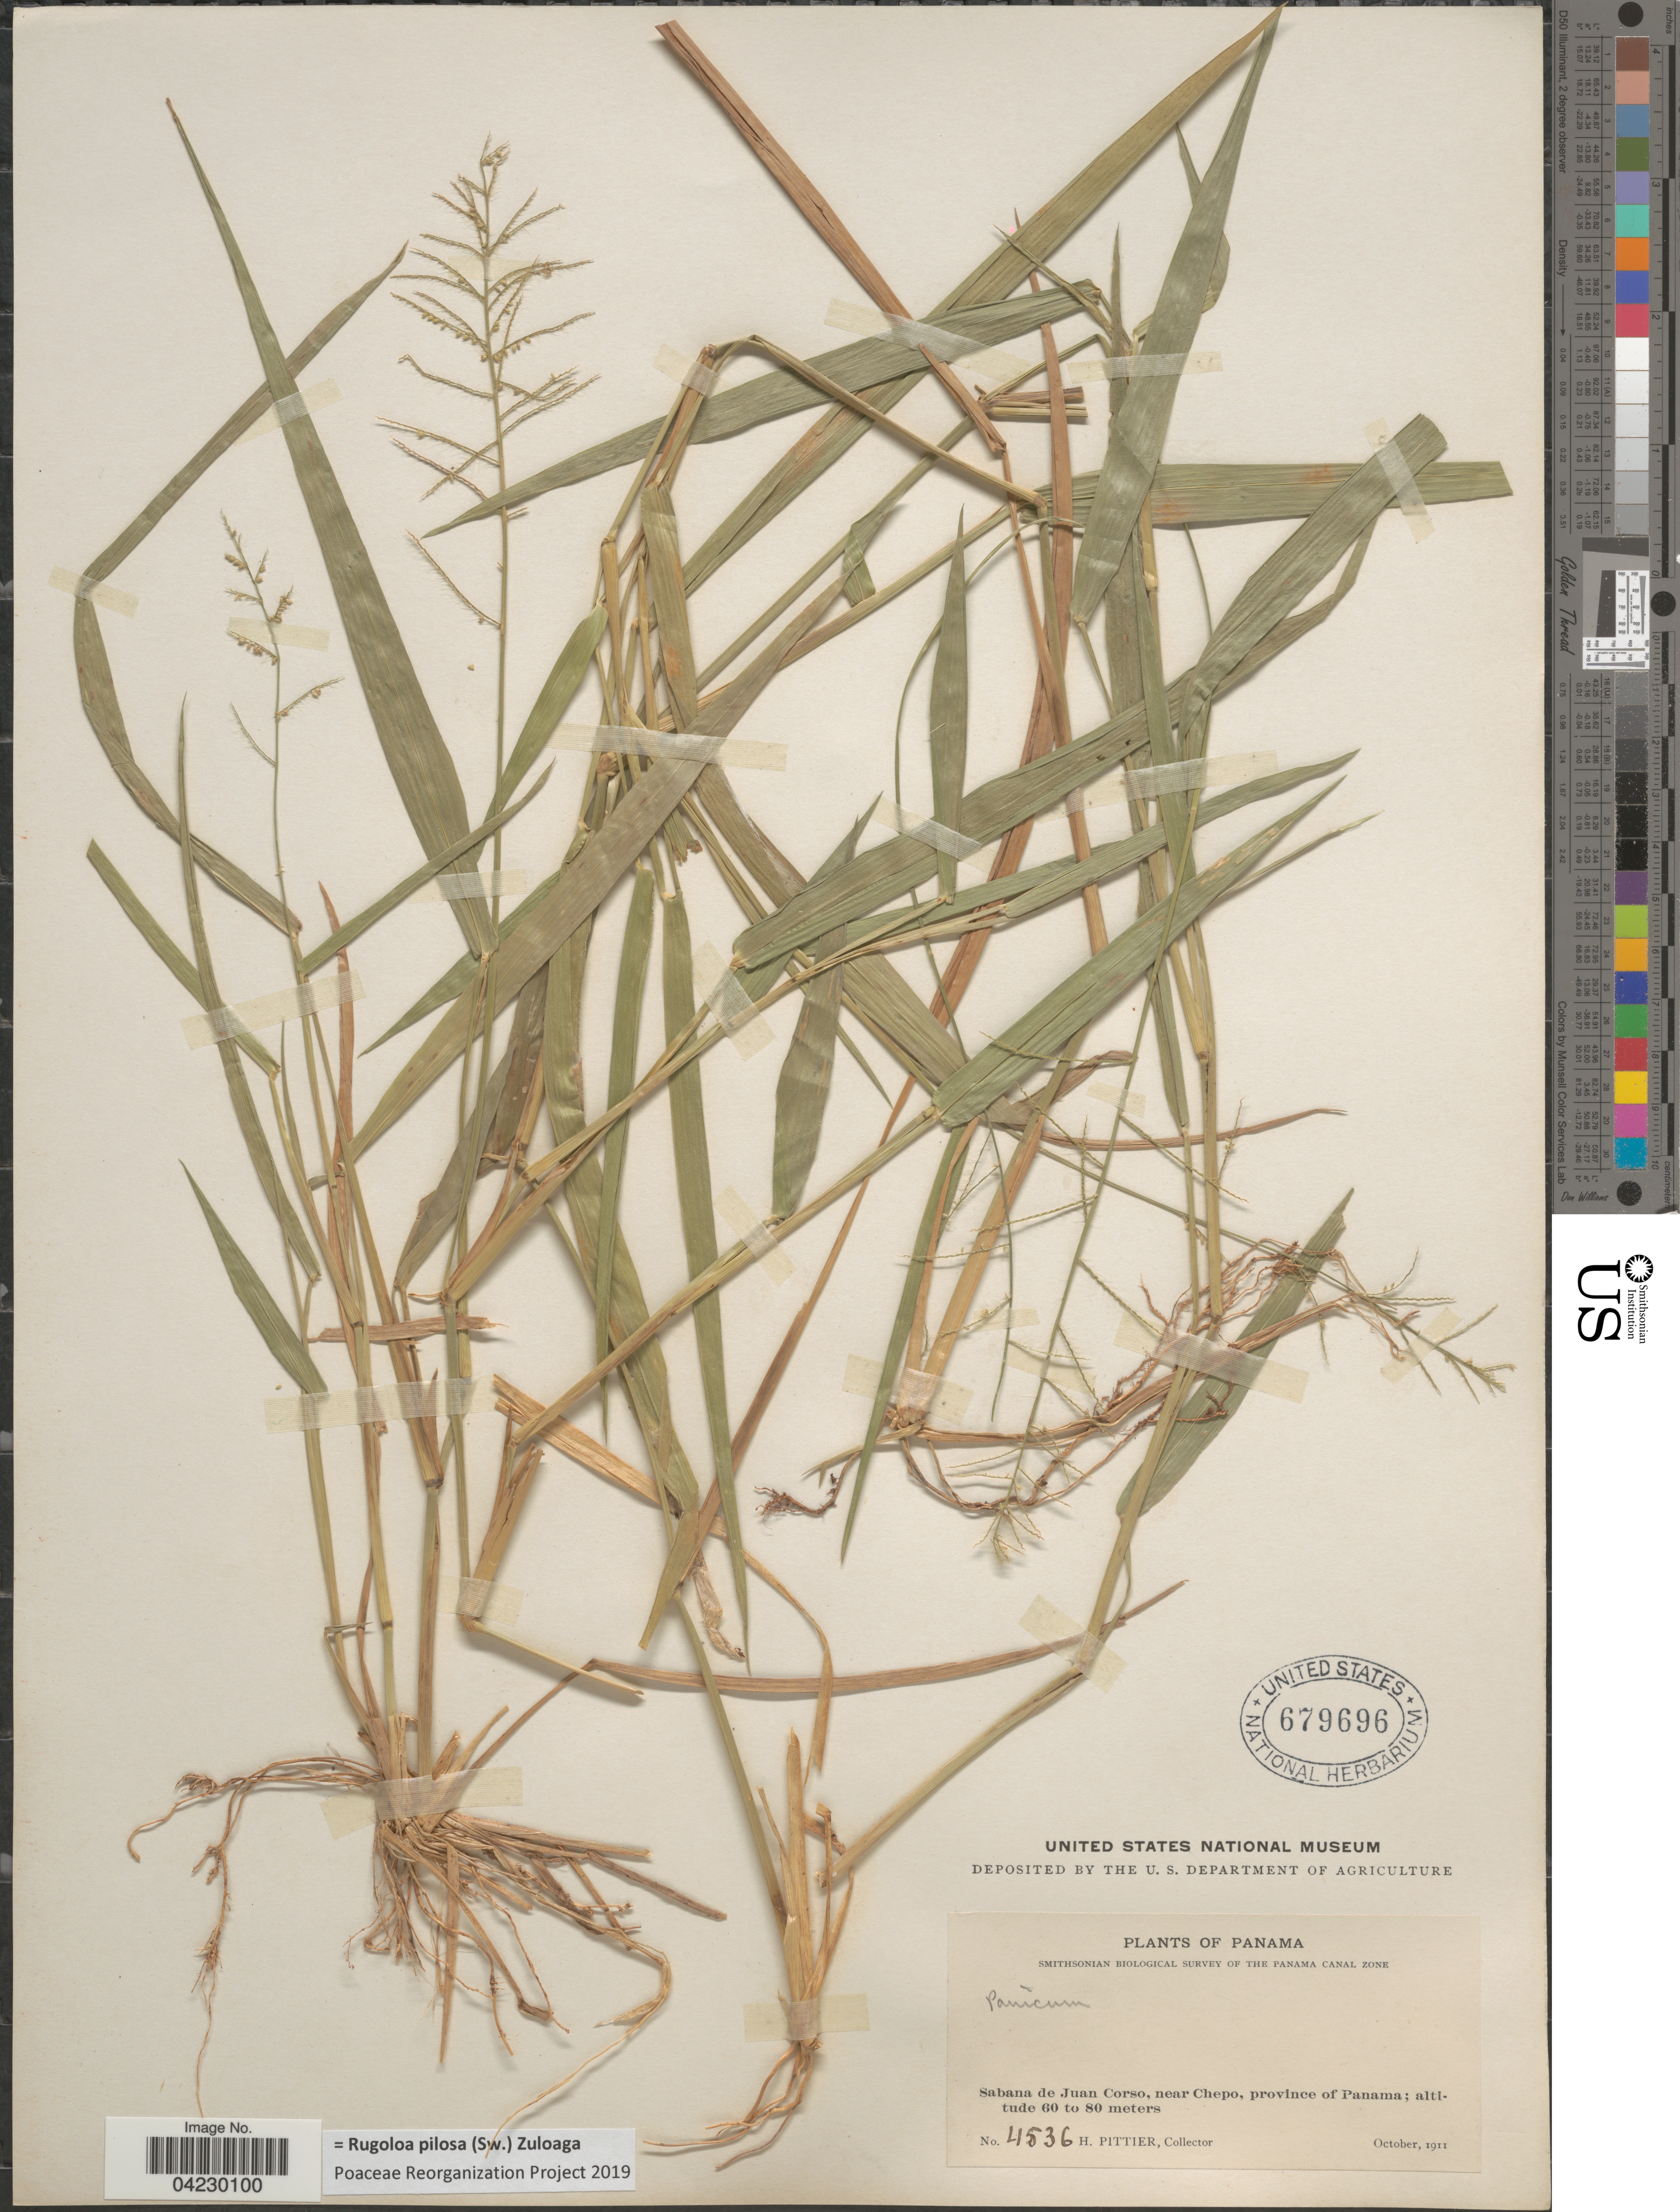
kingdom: Plantae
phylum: Tracheophyta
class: Liliopsida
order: Poales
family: Poaceae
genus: Rugoloa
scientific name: Rugoloa pilosa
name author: (Sw.) Zuloaga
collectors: H. F. Pittier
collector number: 4536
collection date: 1911-10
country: Panama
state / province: Panamá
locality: Smithsonian Biological Survey of the Panama Canal Zone. Sabana de Juan Corso, near Chepo.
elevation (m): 60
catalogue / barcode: US 679696